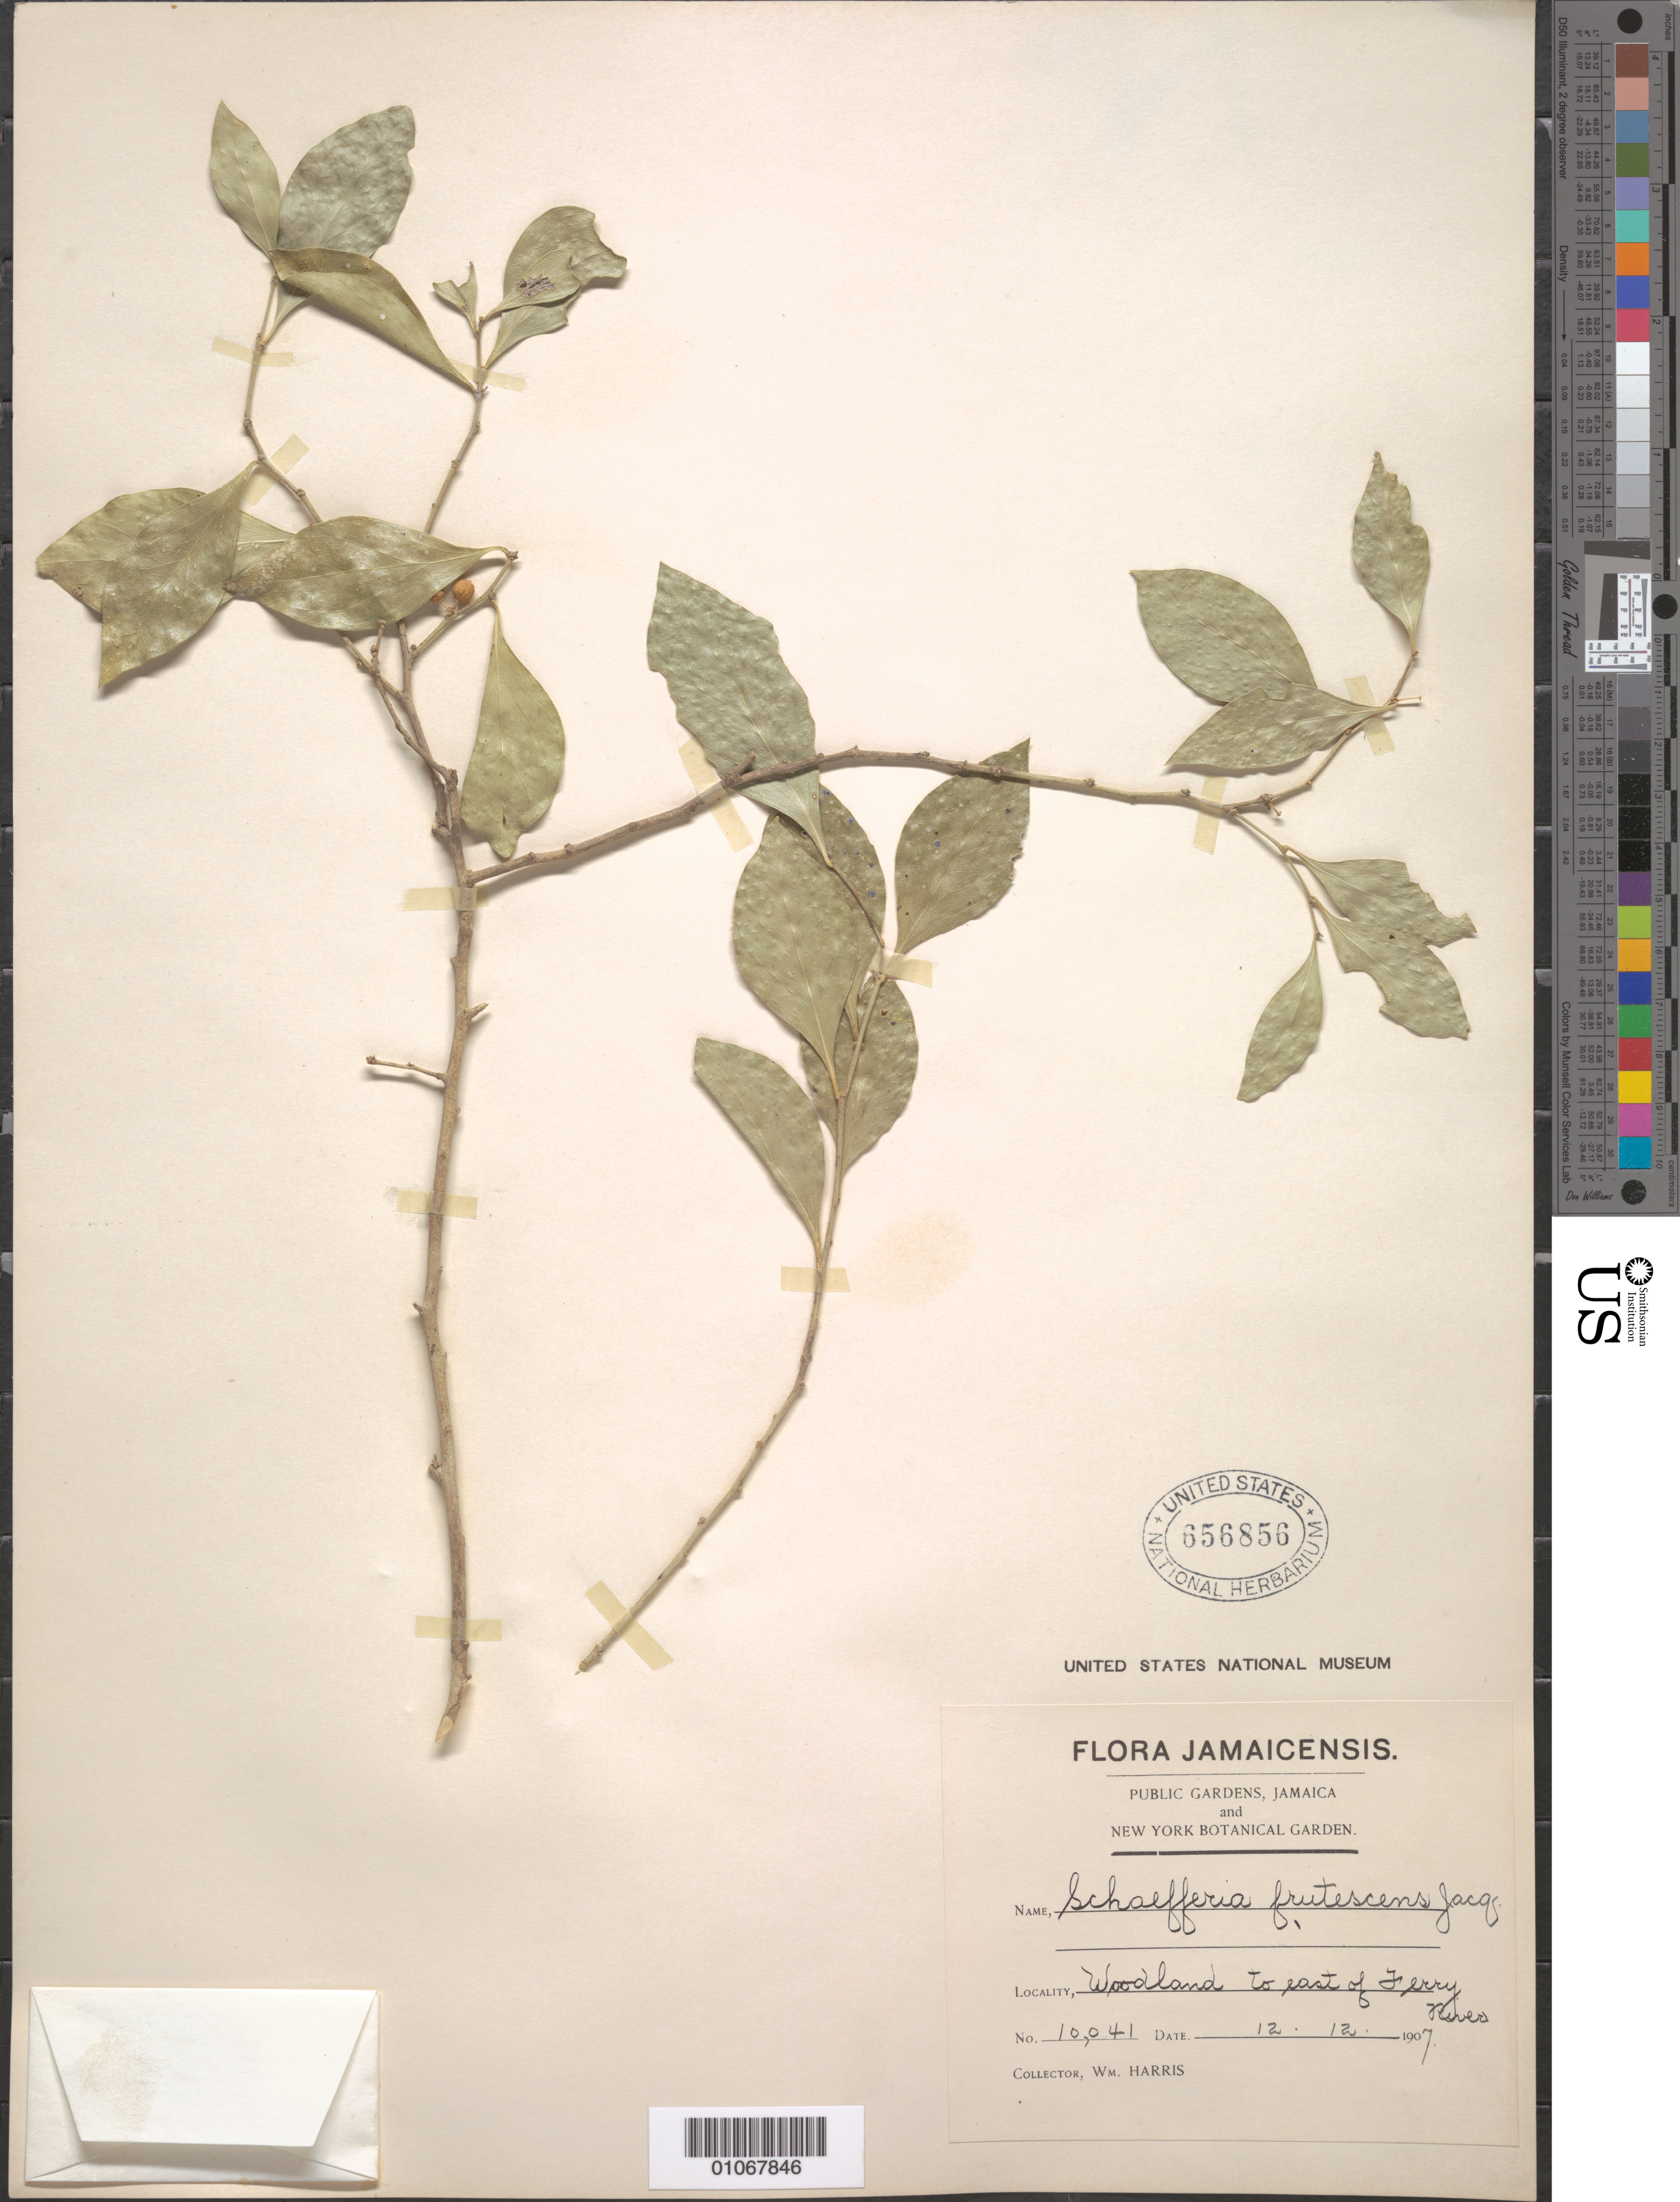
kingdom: Plantae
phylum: Tracheophyta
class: Magnoliopsida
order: Celastrales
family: Celastraceae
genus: Schaefferia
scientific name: Schaefferia frutescens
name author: Jacq.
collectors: W. Harris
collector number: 10041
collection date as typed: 12 Dec 1907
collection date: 1907-12-12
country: Jamaica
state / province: Saint Catherine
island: Jamaica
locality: Woodland to east of Ferry river.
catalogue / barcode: US 656856